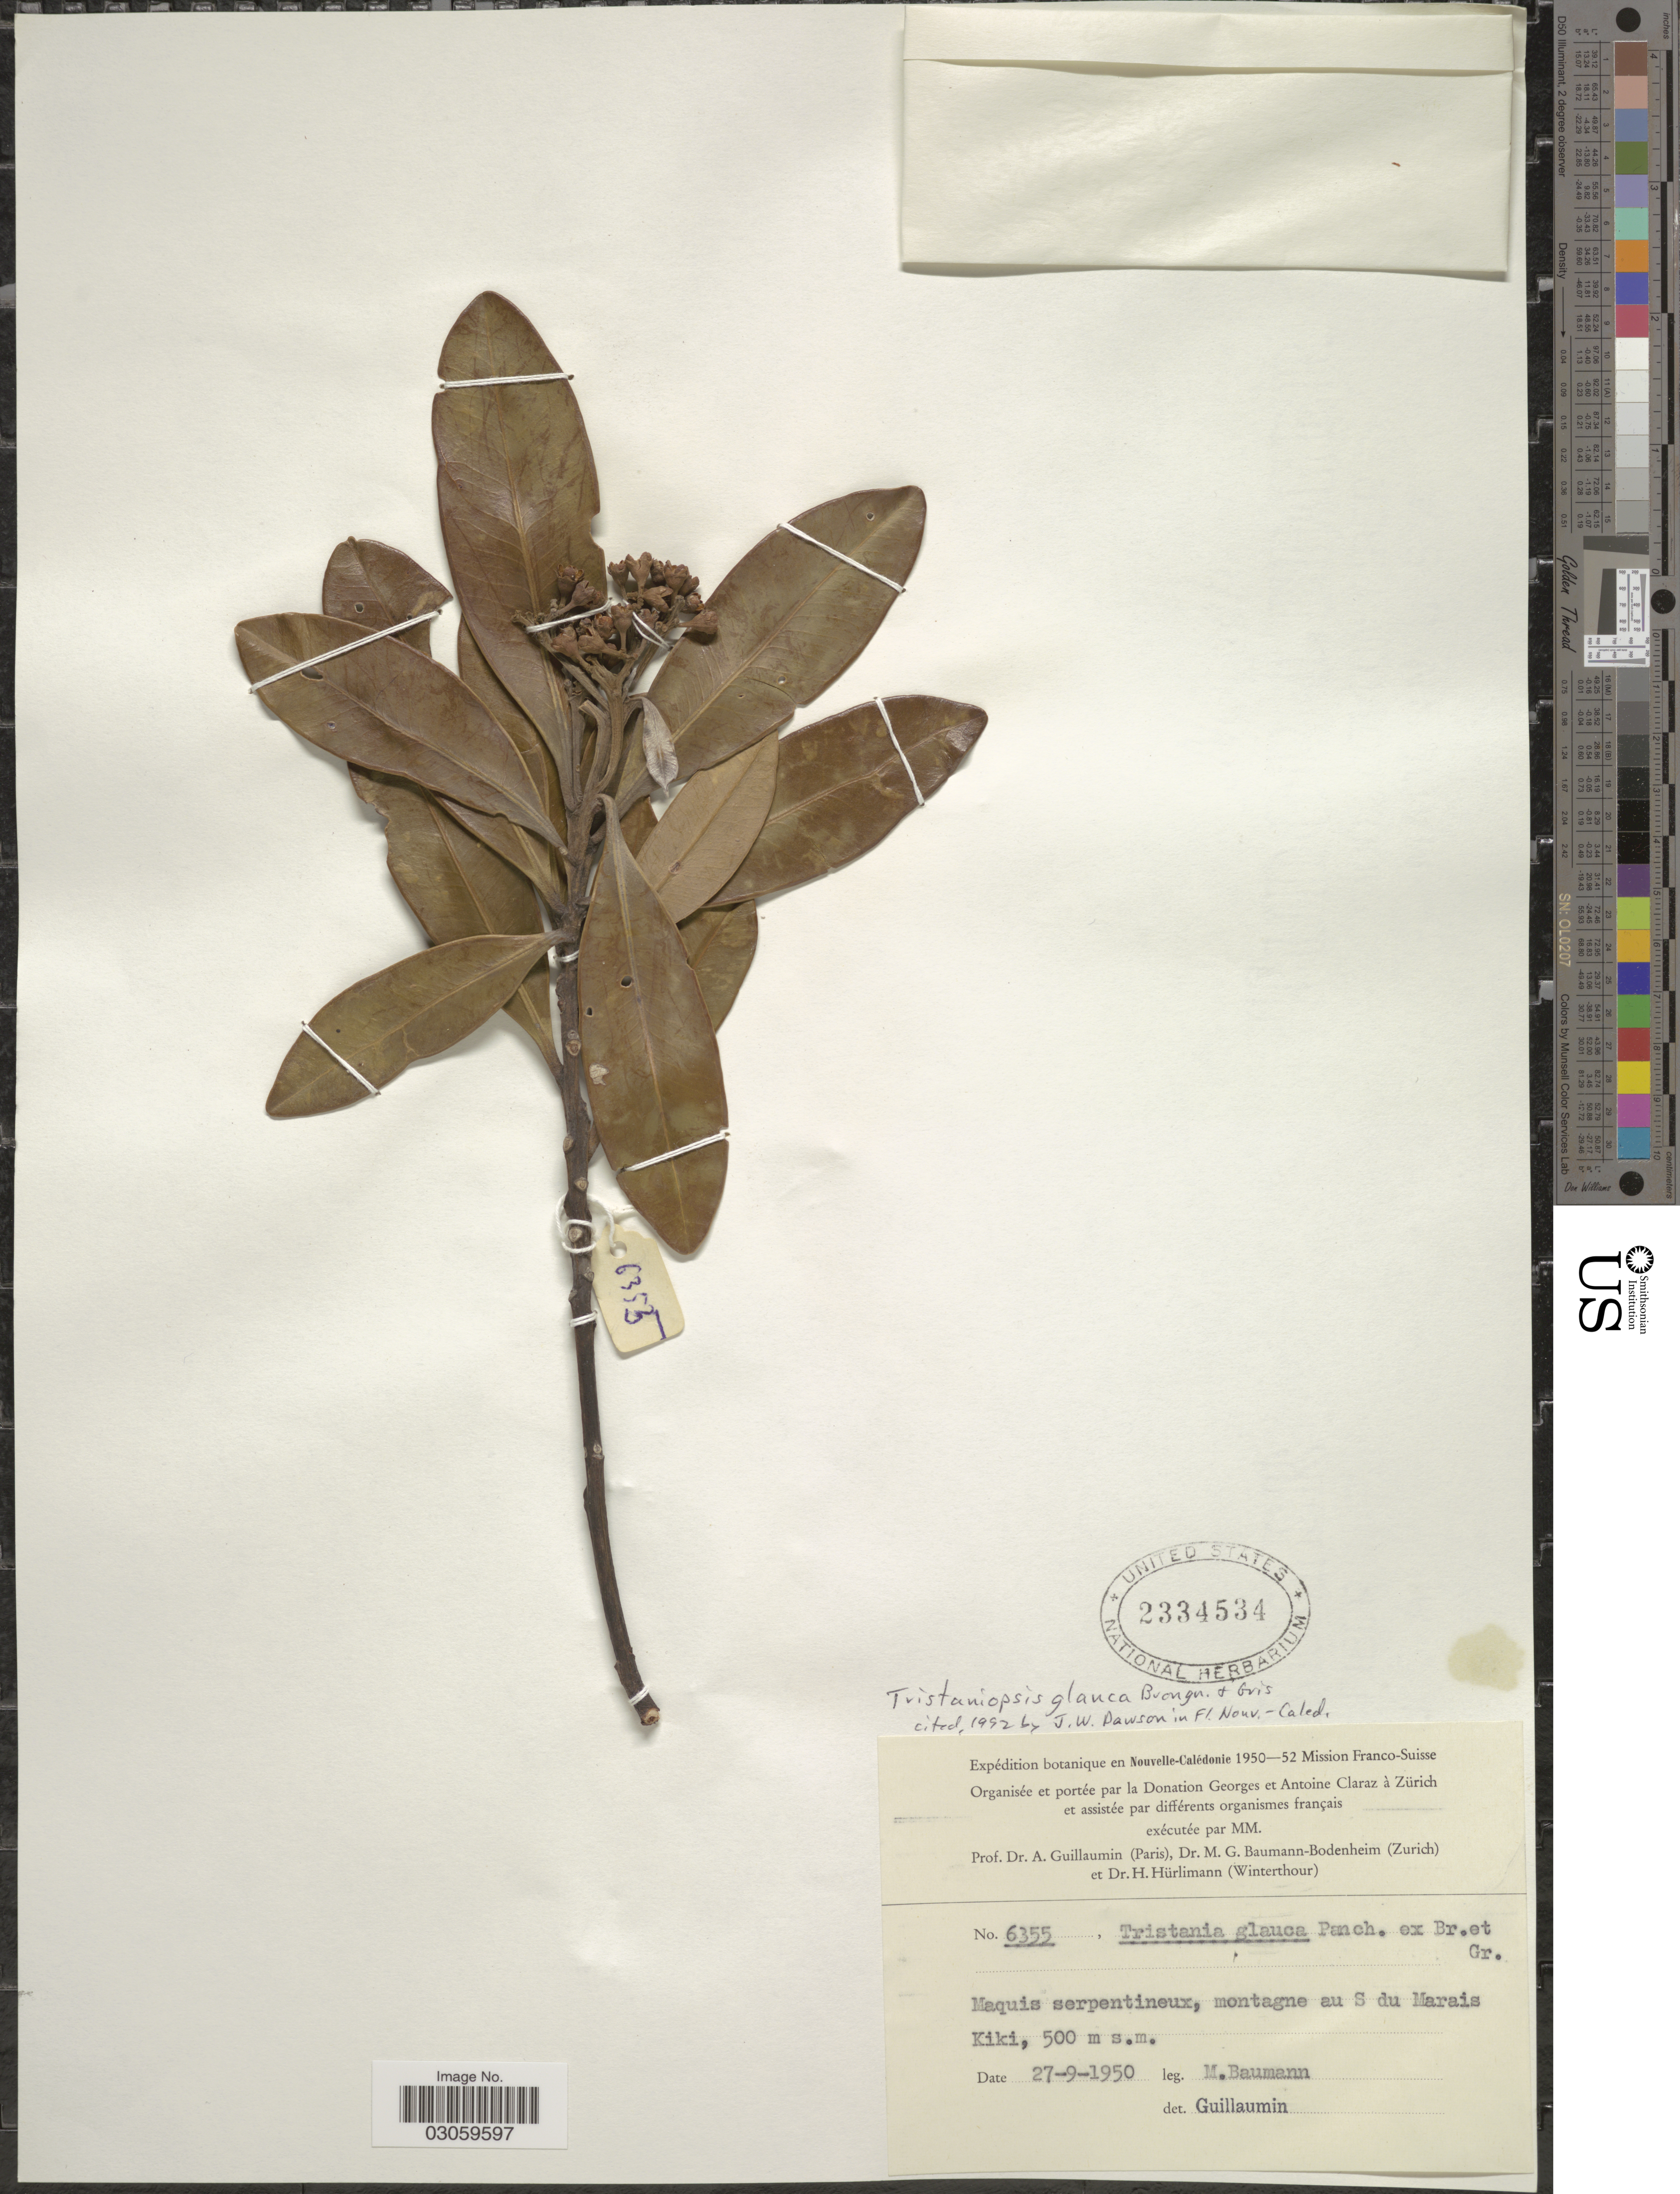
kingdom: Plantae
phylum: Tracheophyta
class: Magnoliopsida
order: Myrtales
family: Myrtaceae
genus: Tristaniopsis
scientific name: Tristaniopsis glauca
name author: Brongn. & Gris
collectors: M. G. Baumann-Bodenheim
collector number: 6355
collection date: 1950-09-27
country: New Caledonia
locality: Nouvelle-Calédonie. Maquis serpentineux, montagne au S du Marais Kiki.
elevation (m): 500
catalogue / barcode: US 2334534